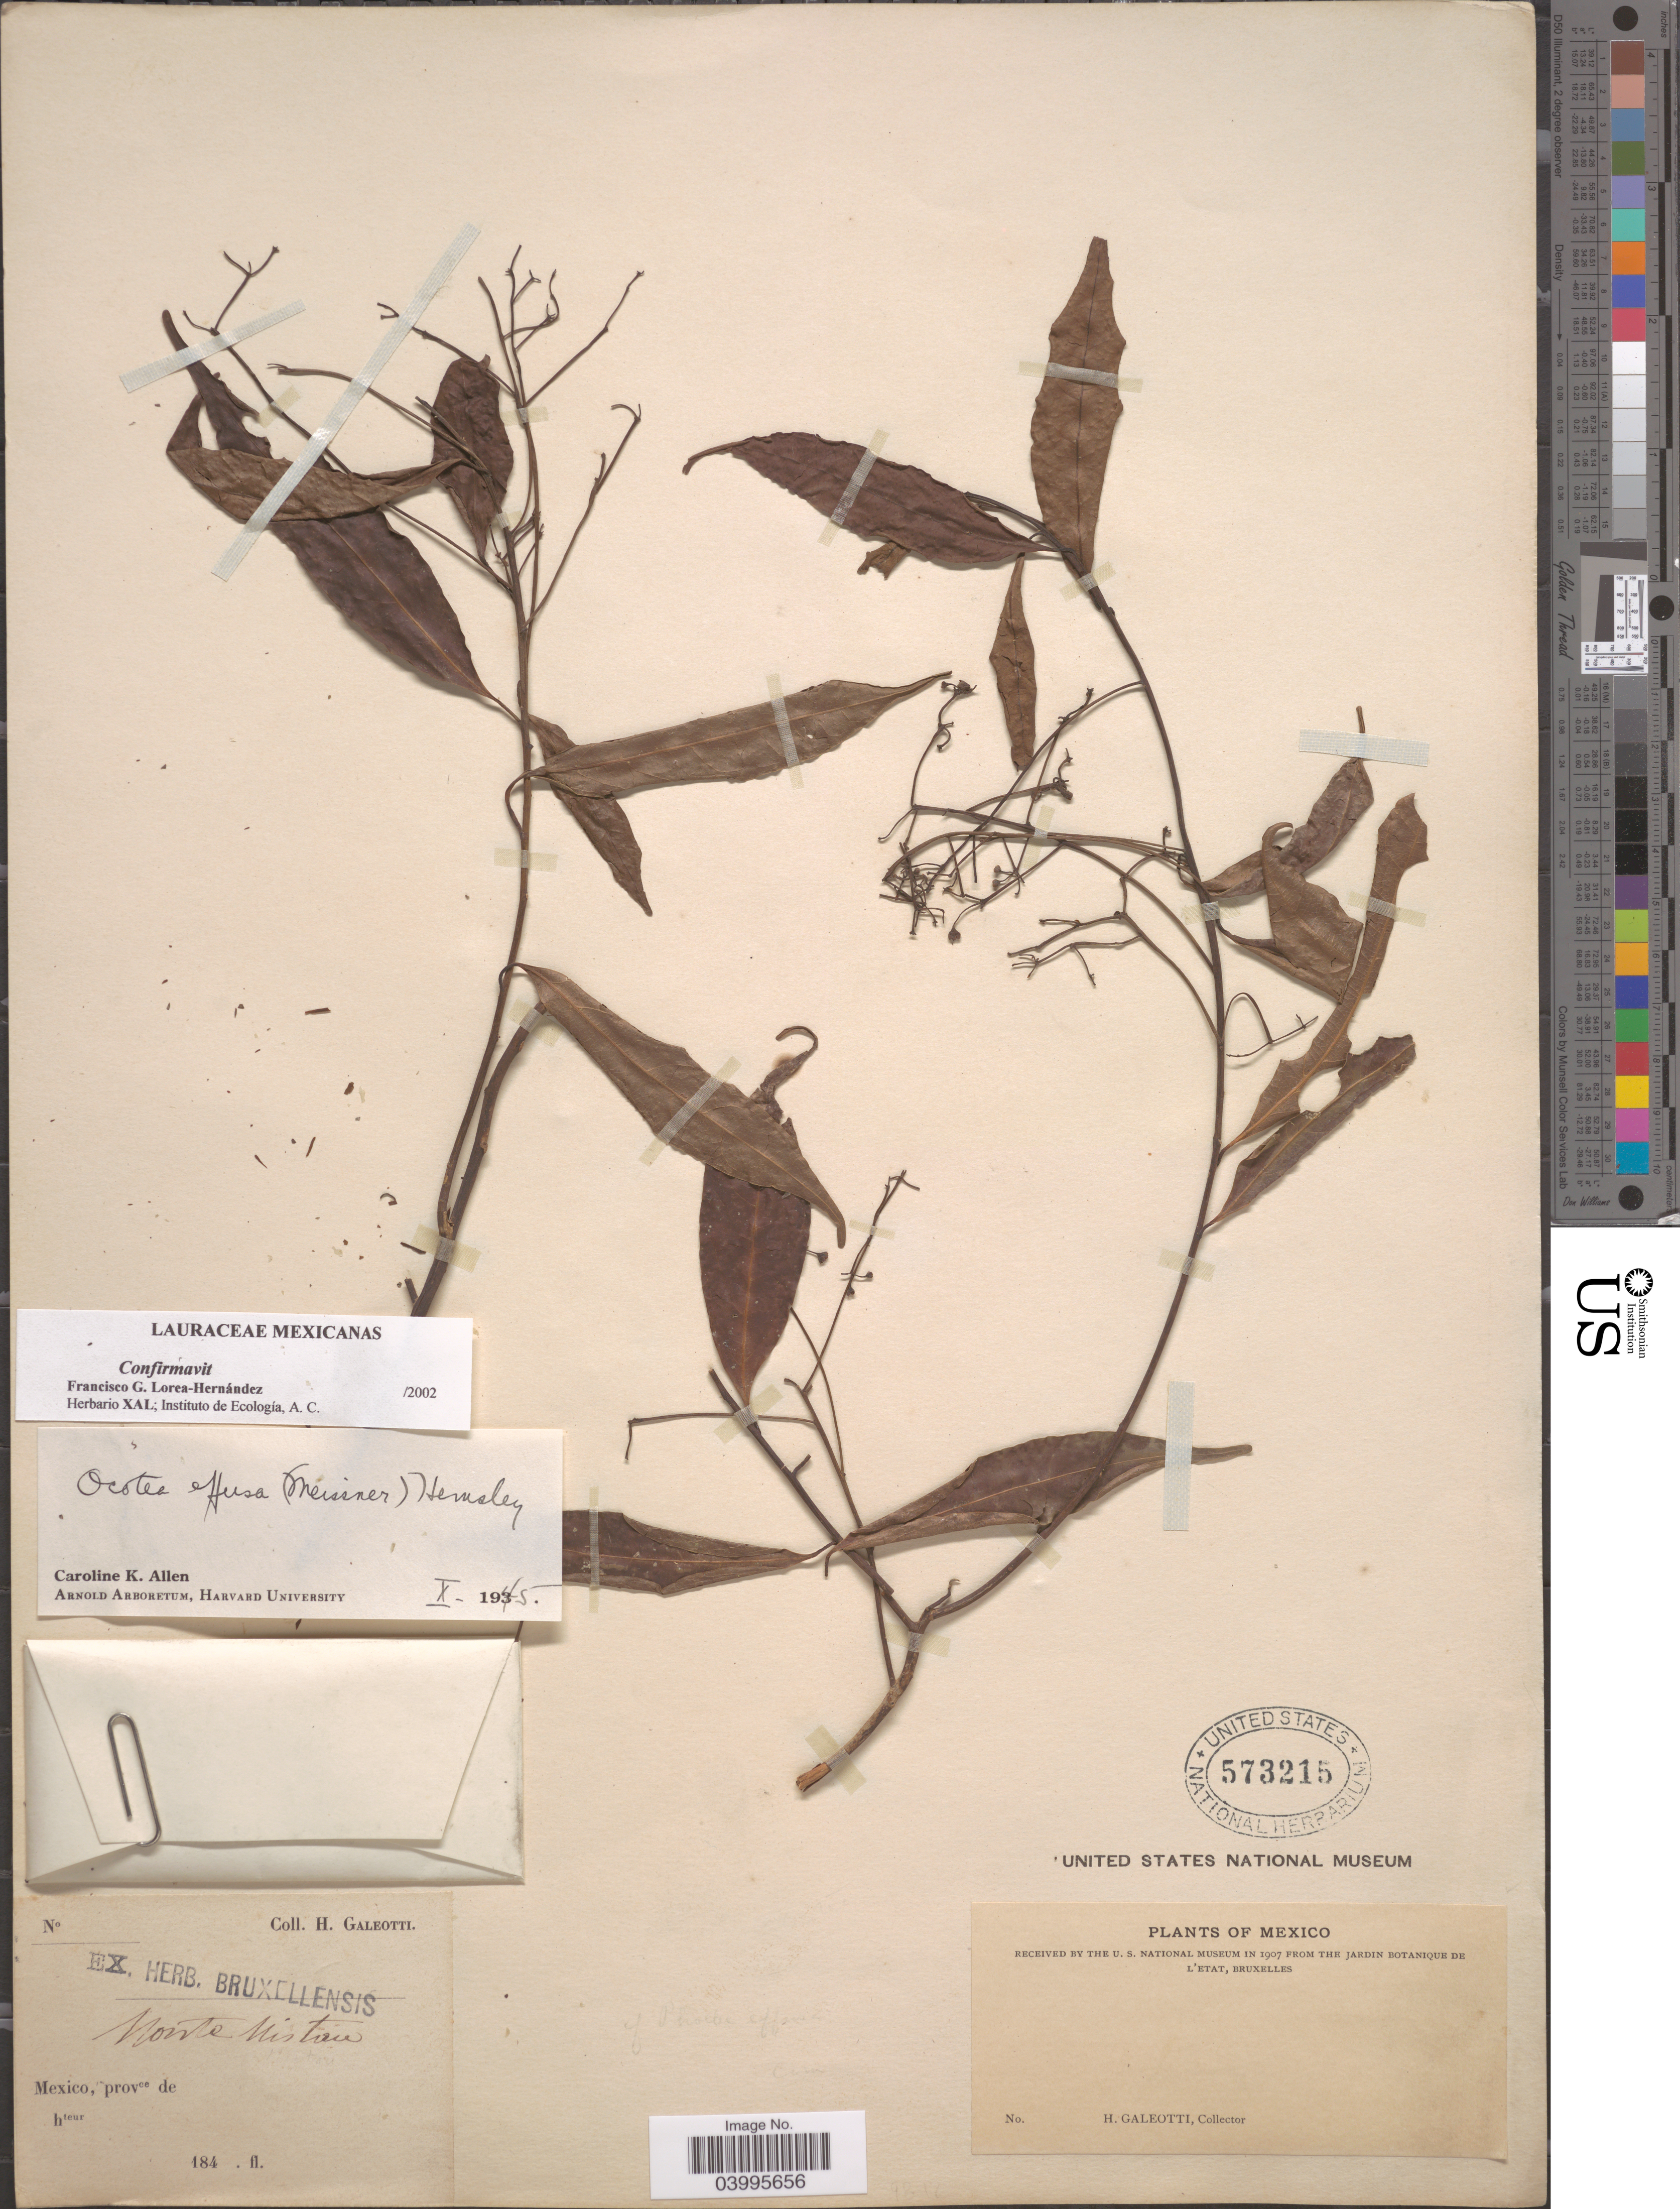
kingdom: Plantae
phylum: Tracheophyta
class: Magnoliopsida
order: Laurales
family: Lauraceae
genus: Ocotea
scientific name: Ocotea effusa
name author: (Meisn.) Hemsl.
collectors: H. G. Galeotti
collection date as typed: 184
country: Mexico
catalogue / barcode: US 573215